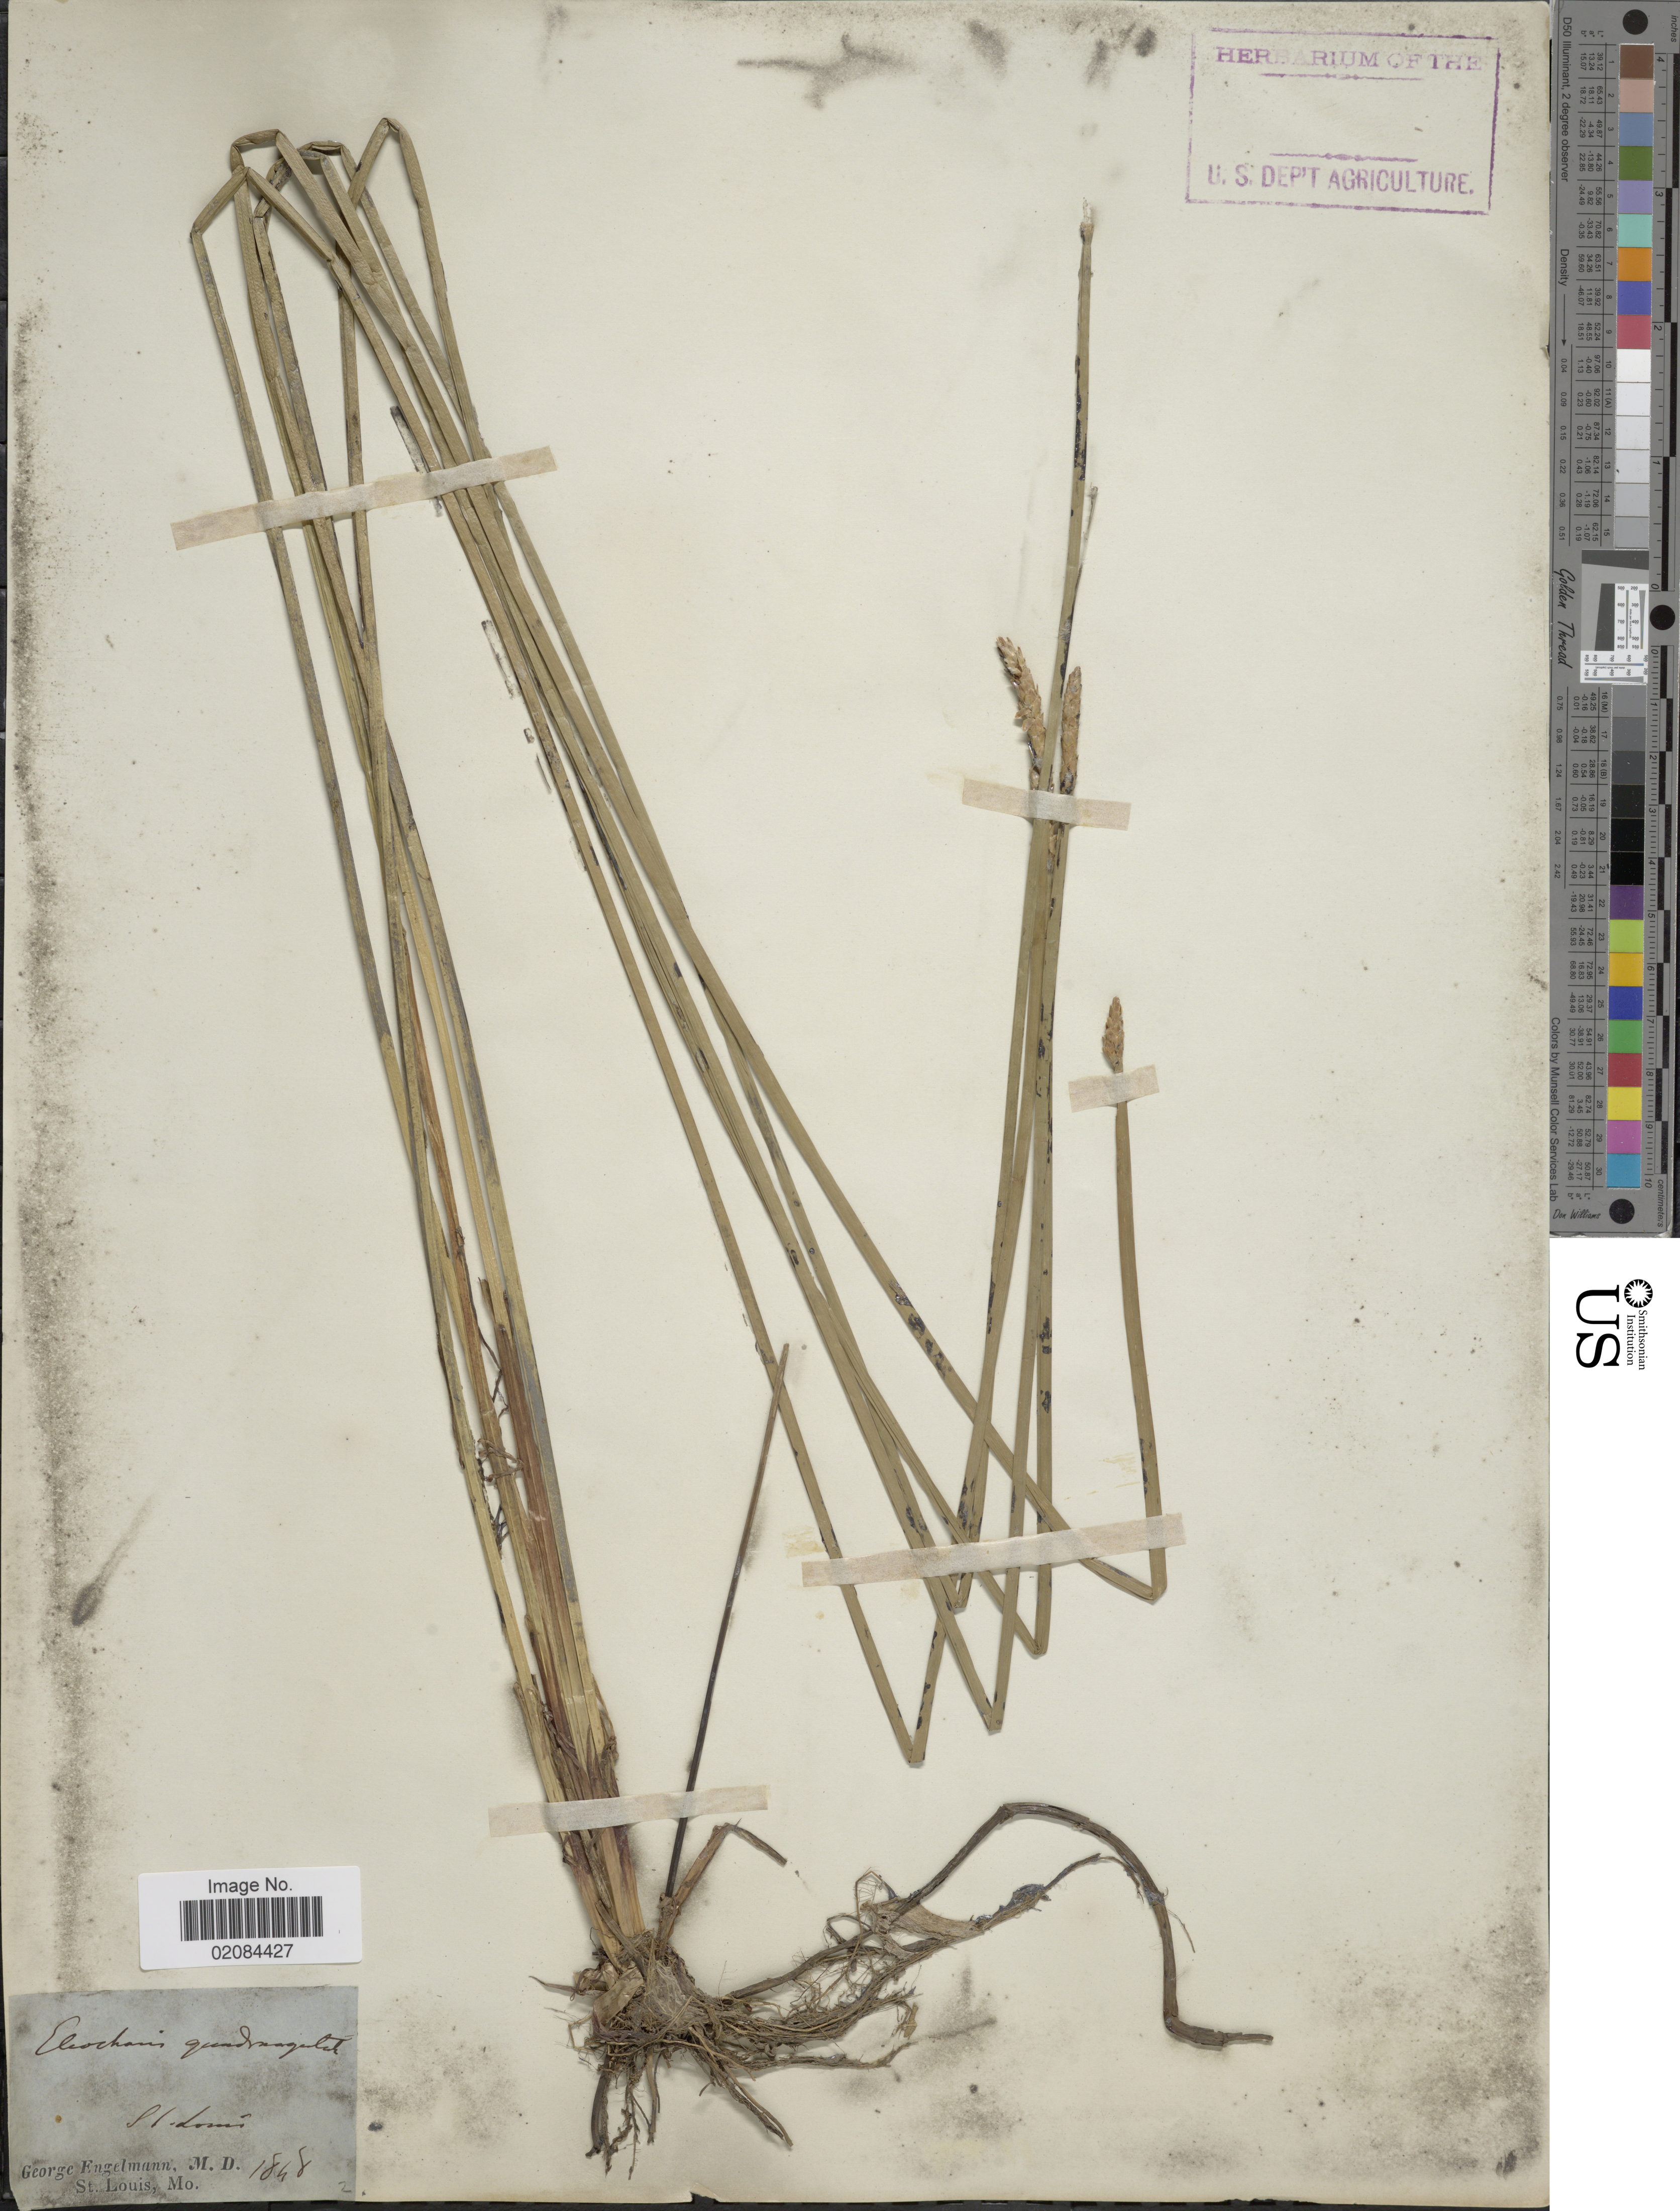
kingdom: Plantae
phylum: Tracheophyta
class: Liliopsida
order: Poales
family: Cyperaceae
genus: Eleocharis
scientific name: Eleocharis quadrangulata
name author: (Michx.) Roem. & Schult.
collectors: G. Engelmann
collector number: s.n,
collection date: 1848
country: United States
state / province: Missouri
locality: St. Louis